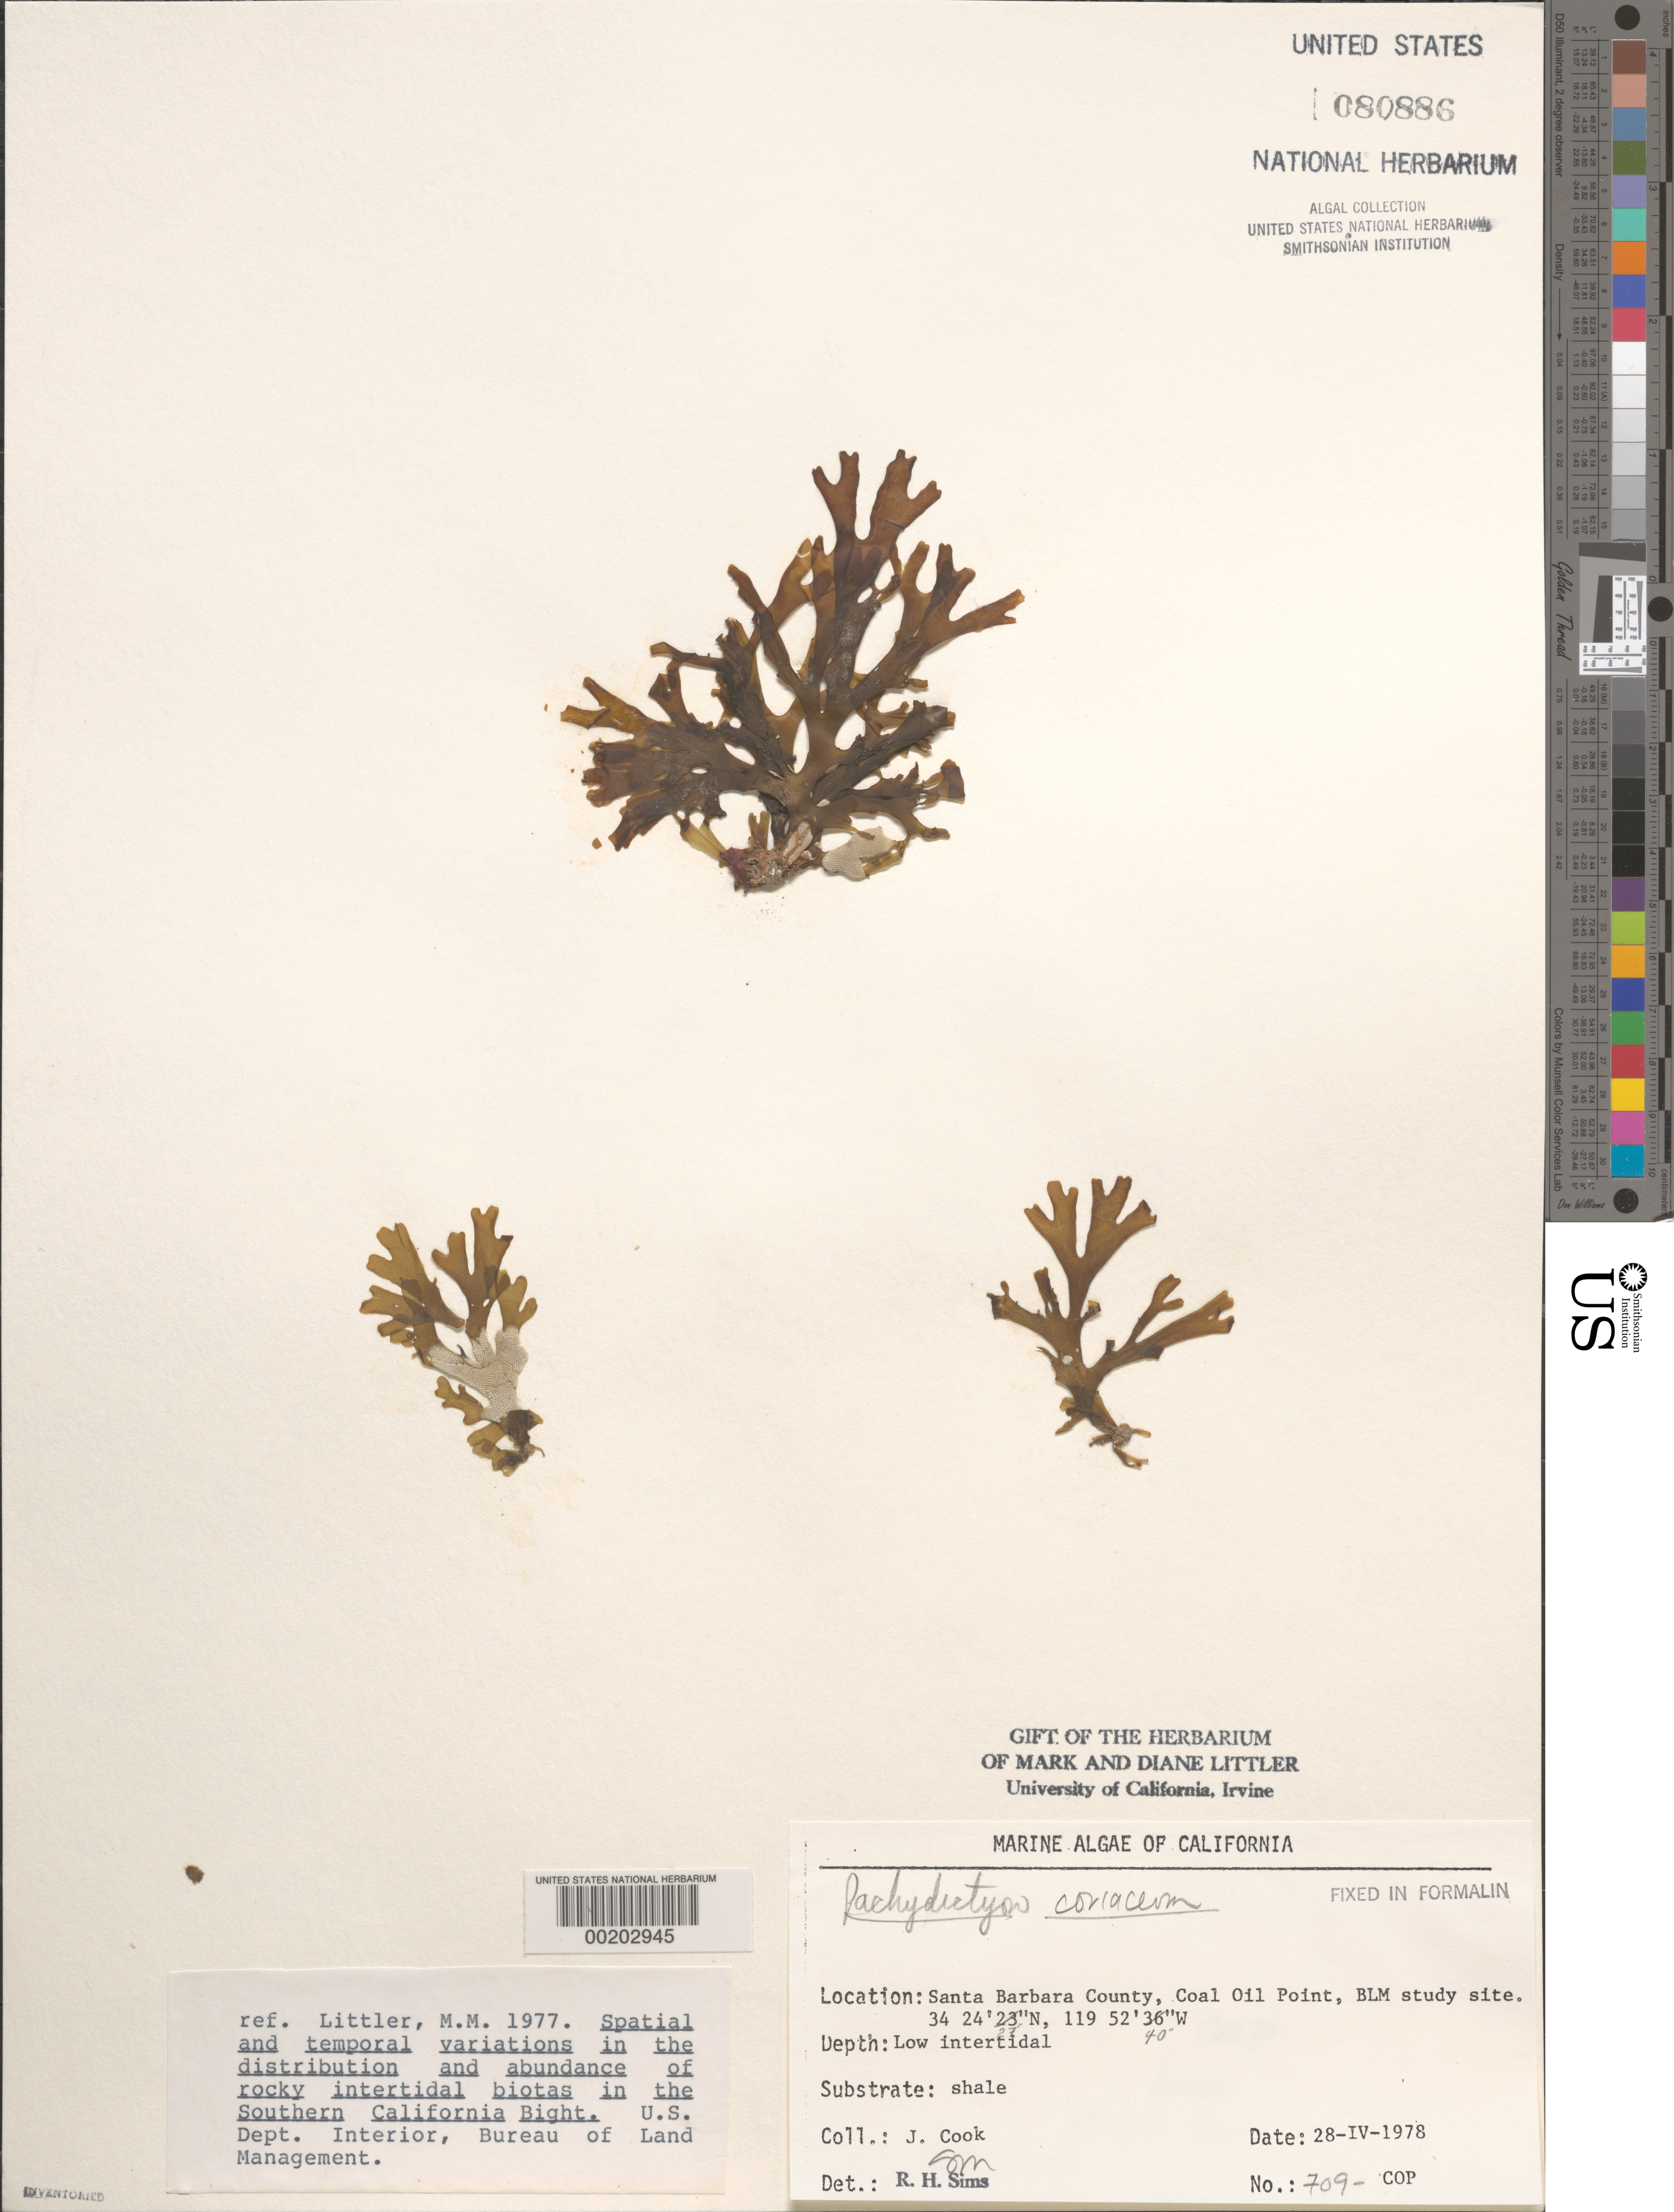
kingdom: Chromista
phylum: Ochrophyta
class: Phaeophyceae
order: Dictyotales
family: Dictyotaceae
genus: Pachydictyon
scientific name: Pachydictyon coriaceum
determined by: Sims, Robert H.; Murray, S. N.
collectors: J. Cook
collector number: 709-COP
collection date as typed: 28 Apr 1978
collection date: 1978-04-28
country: United States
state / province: California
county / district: Santa Barbara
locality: Coal Oil Point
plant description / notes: BLM-SOCALBIGHT Rocky Intertidal Survey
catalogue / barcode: US 80886